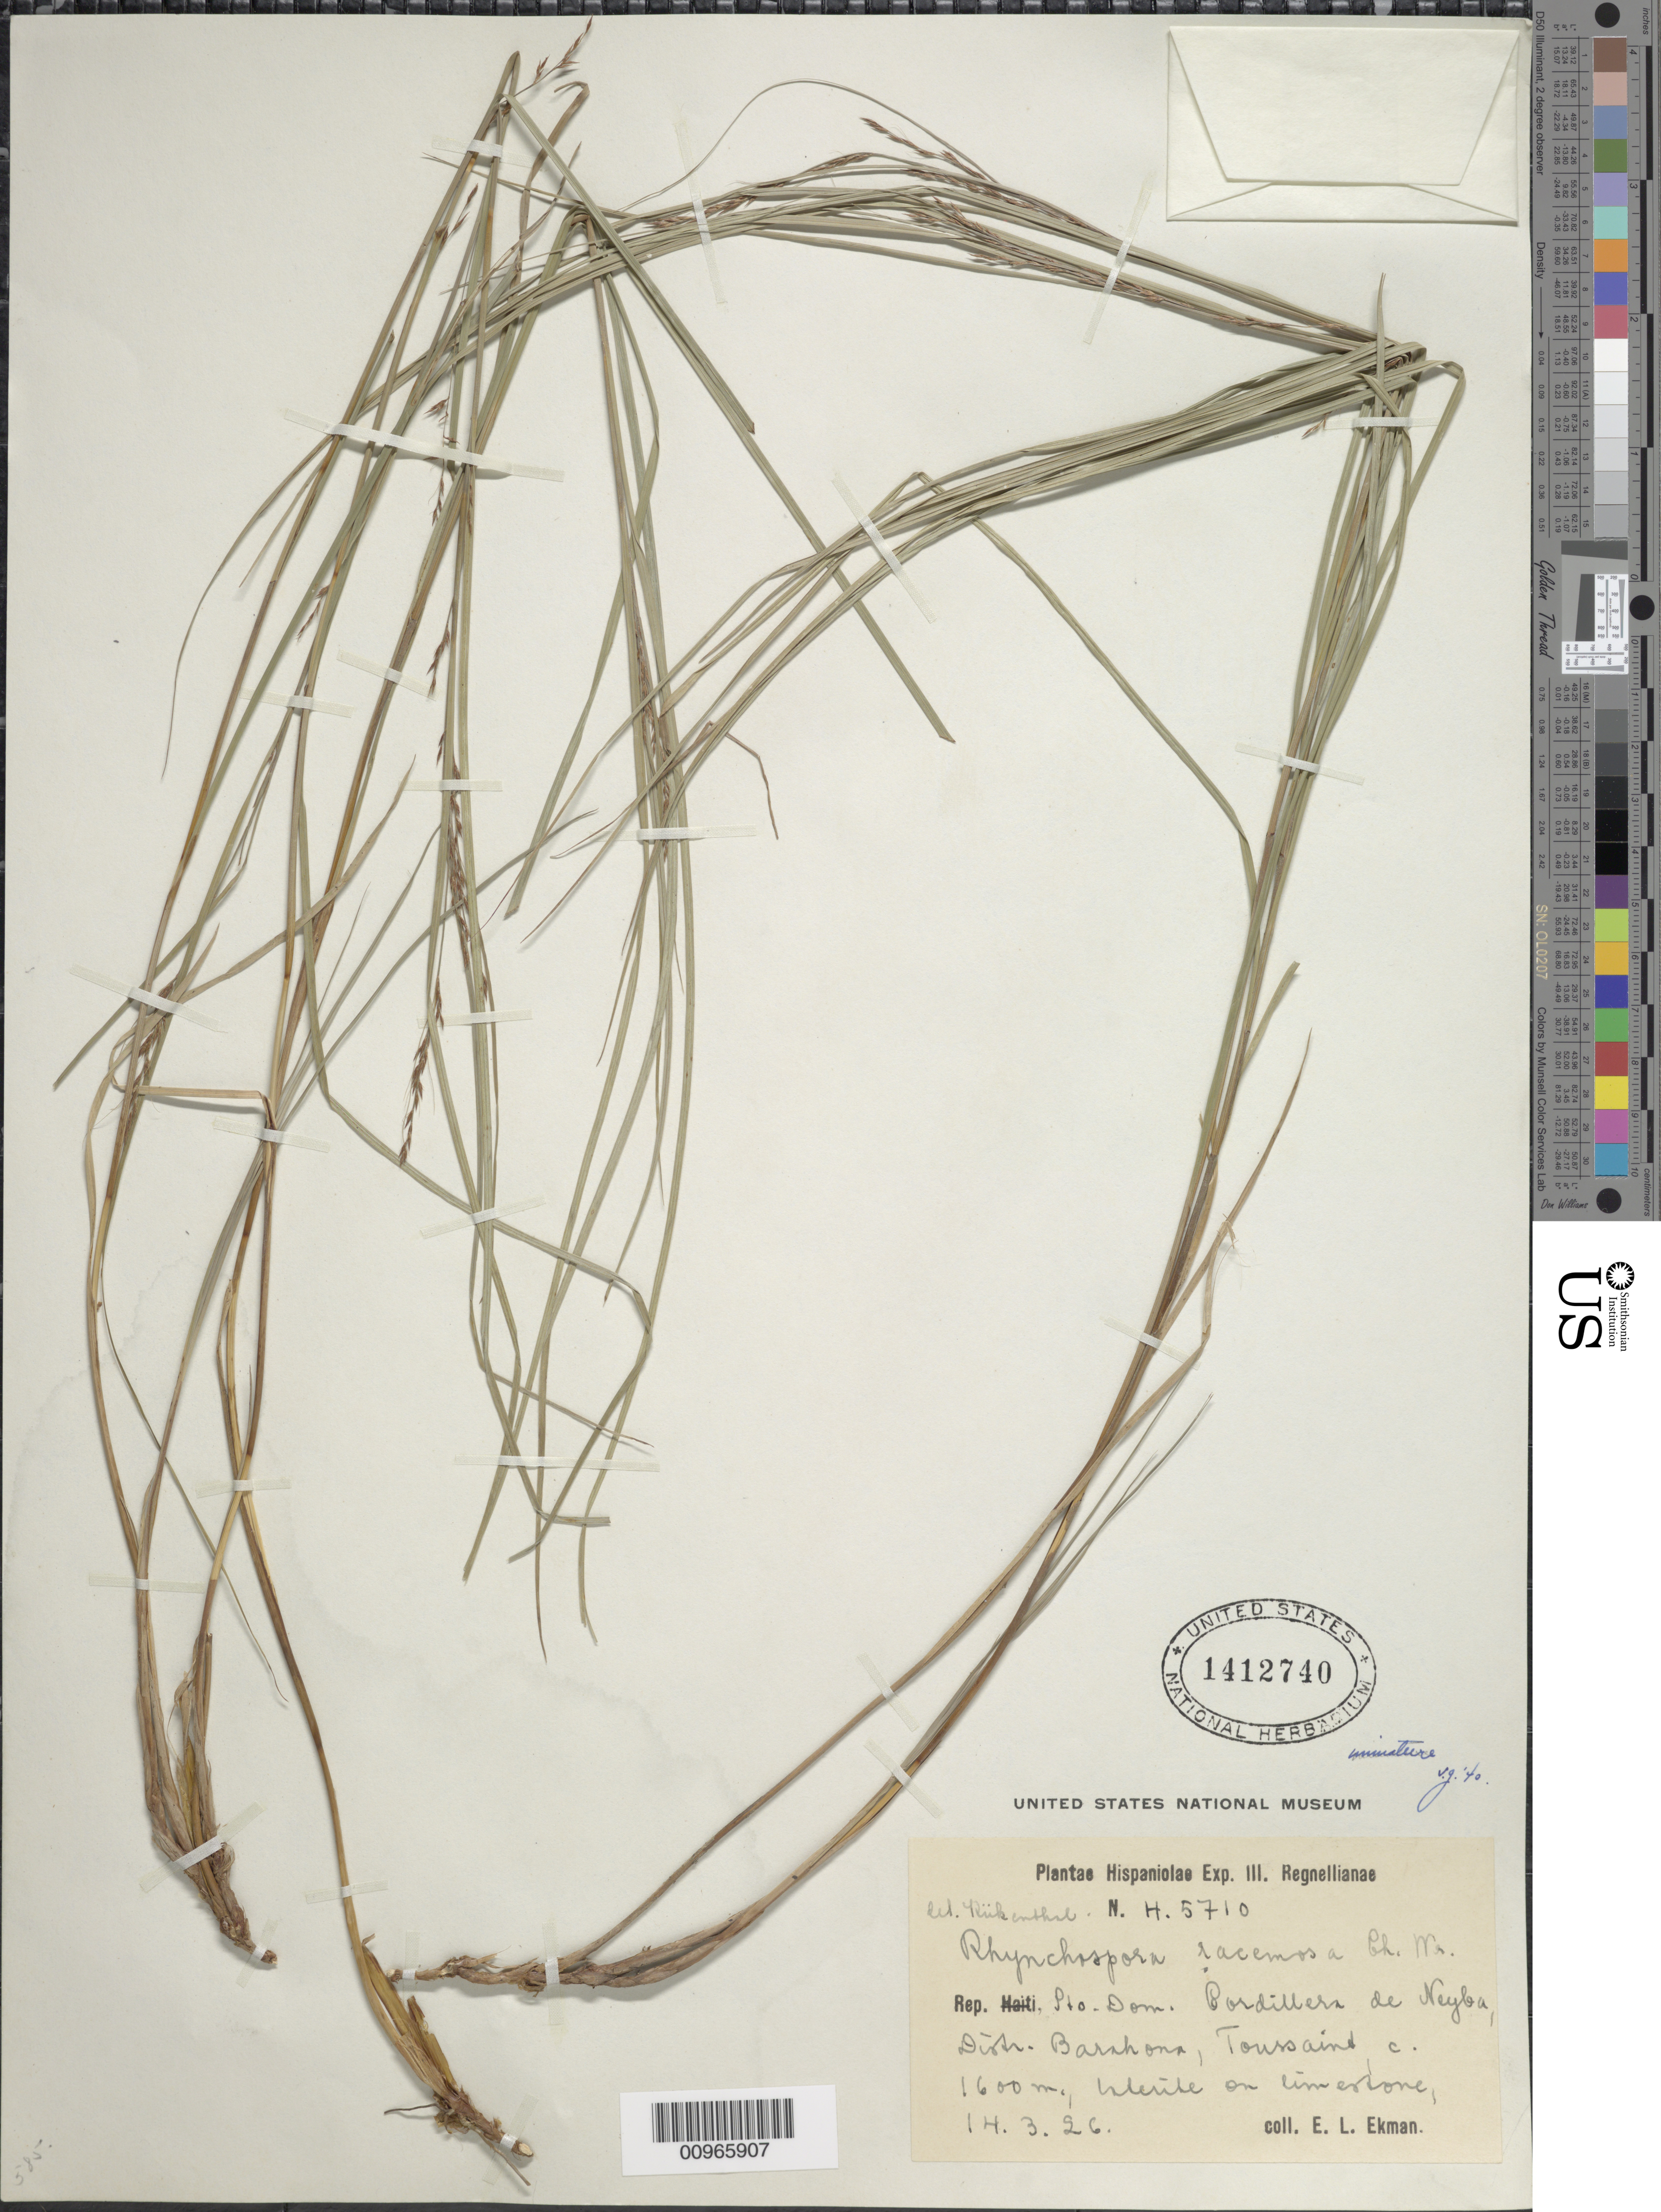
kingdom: Plantae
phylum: Tracheophyta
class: Liliopsida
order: Poales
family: Cyperaceae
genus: Rhynchospora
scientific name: Rhynchospora racemosa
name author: C. Wright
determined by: Gale, S.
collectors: E. L. Ekman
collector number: H 5710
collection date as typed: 14 Mar 1926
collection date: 1926-03-14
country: Dominican Republic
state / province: Barahona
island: Hispaniola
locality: Cordillera de Neyba, Toussaint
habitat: On limestone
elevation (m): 1600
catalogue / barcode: US 1412740